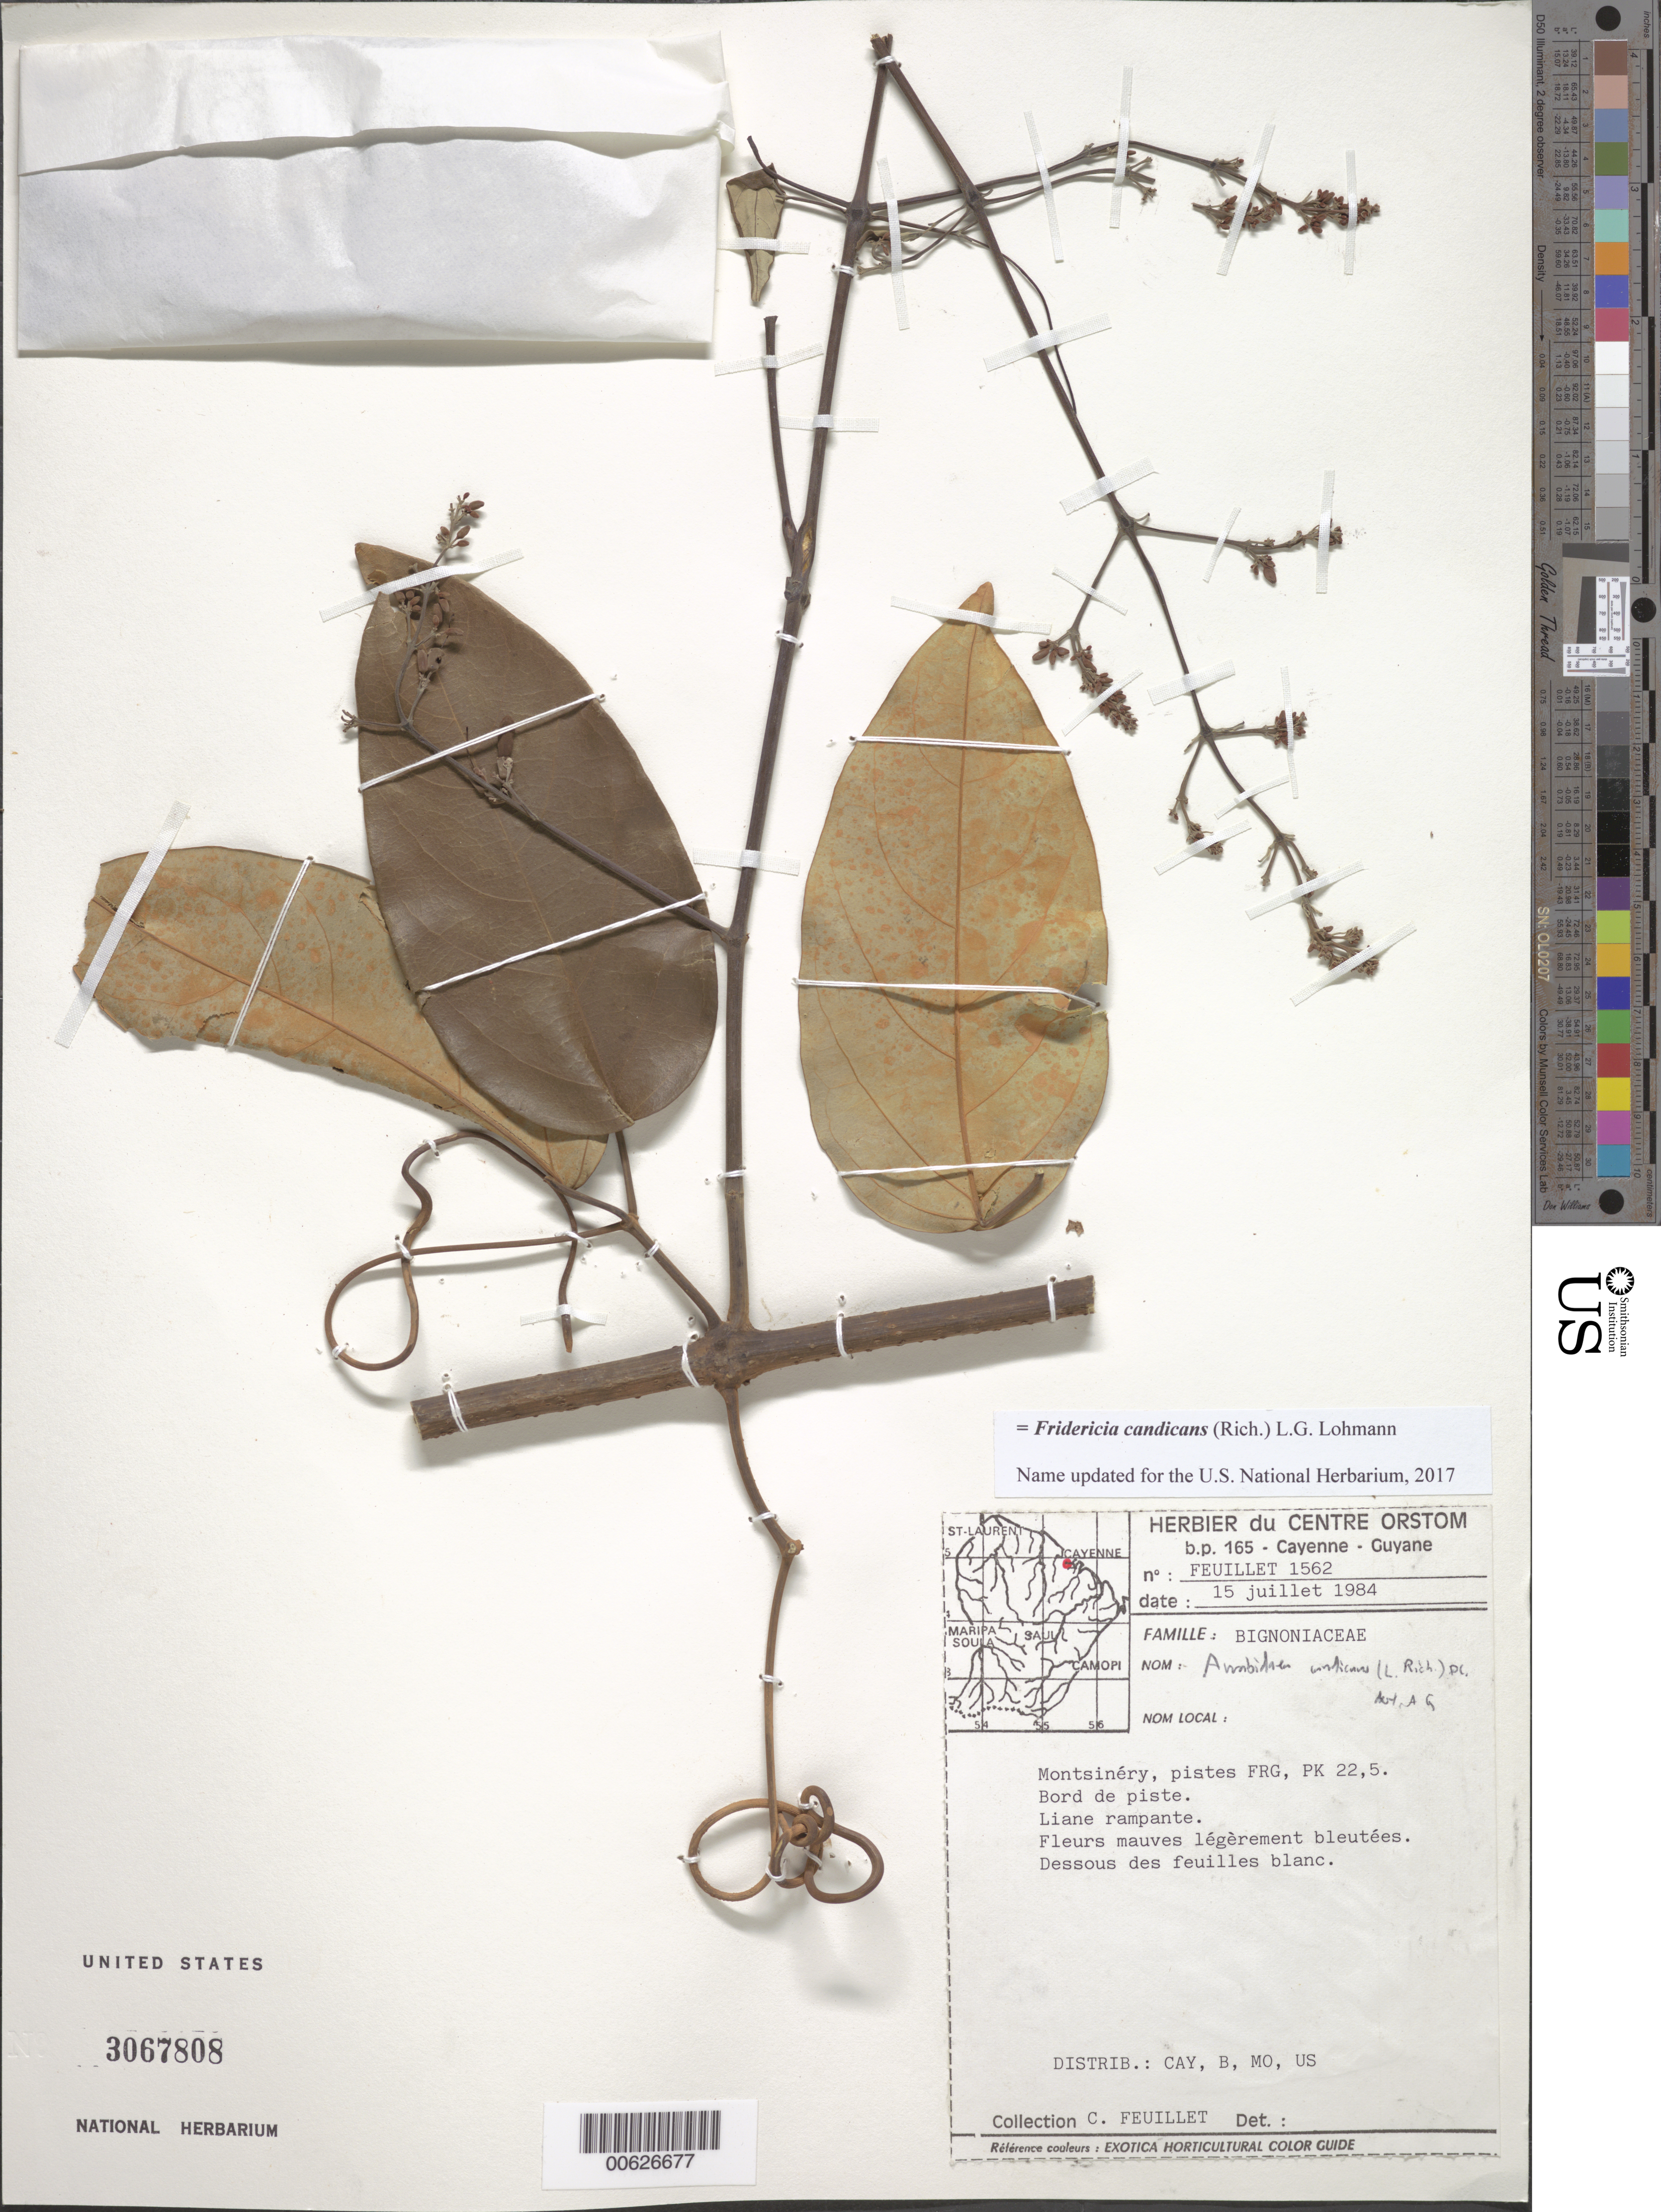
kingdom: Plantae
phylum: Tracheophyta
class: Magnoliopsida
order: Lamiales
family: Bignoniaceae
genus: Arrabidaea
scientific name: Arrabidaea candicans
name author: (Rich.) DC.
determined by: Gentry, A. H.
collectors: C. Feuillet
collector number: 1562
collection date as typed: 15-Jul-84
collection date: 1984-07-15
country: French Guiana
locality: Montsinery, pistes FRG, PK 22.5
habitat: Side of trail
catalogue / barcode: US 3067808